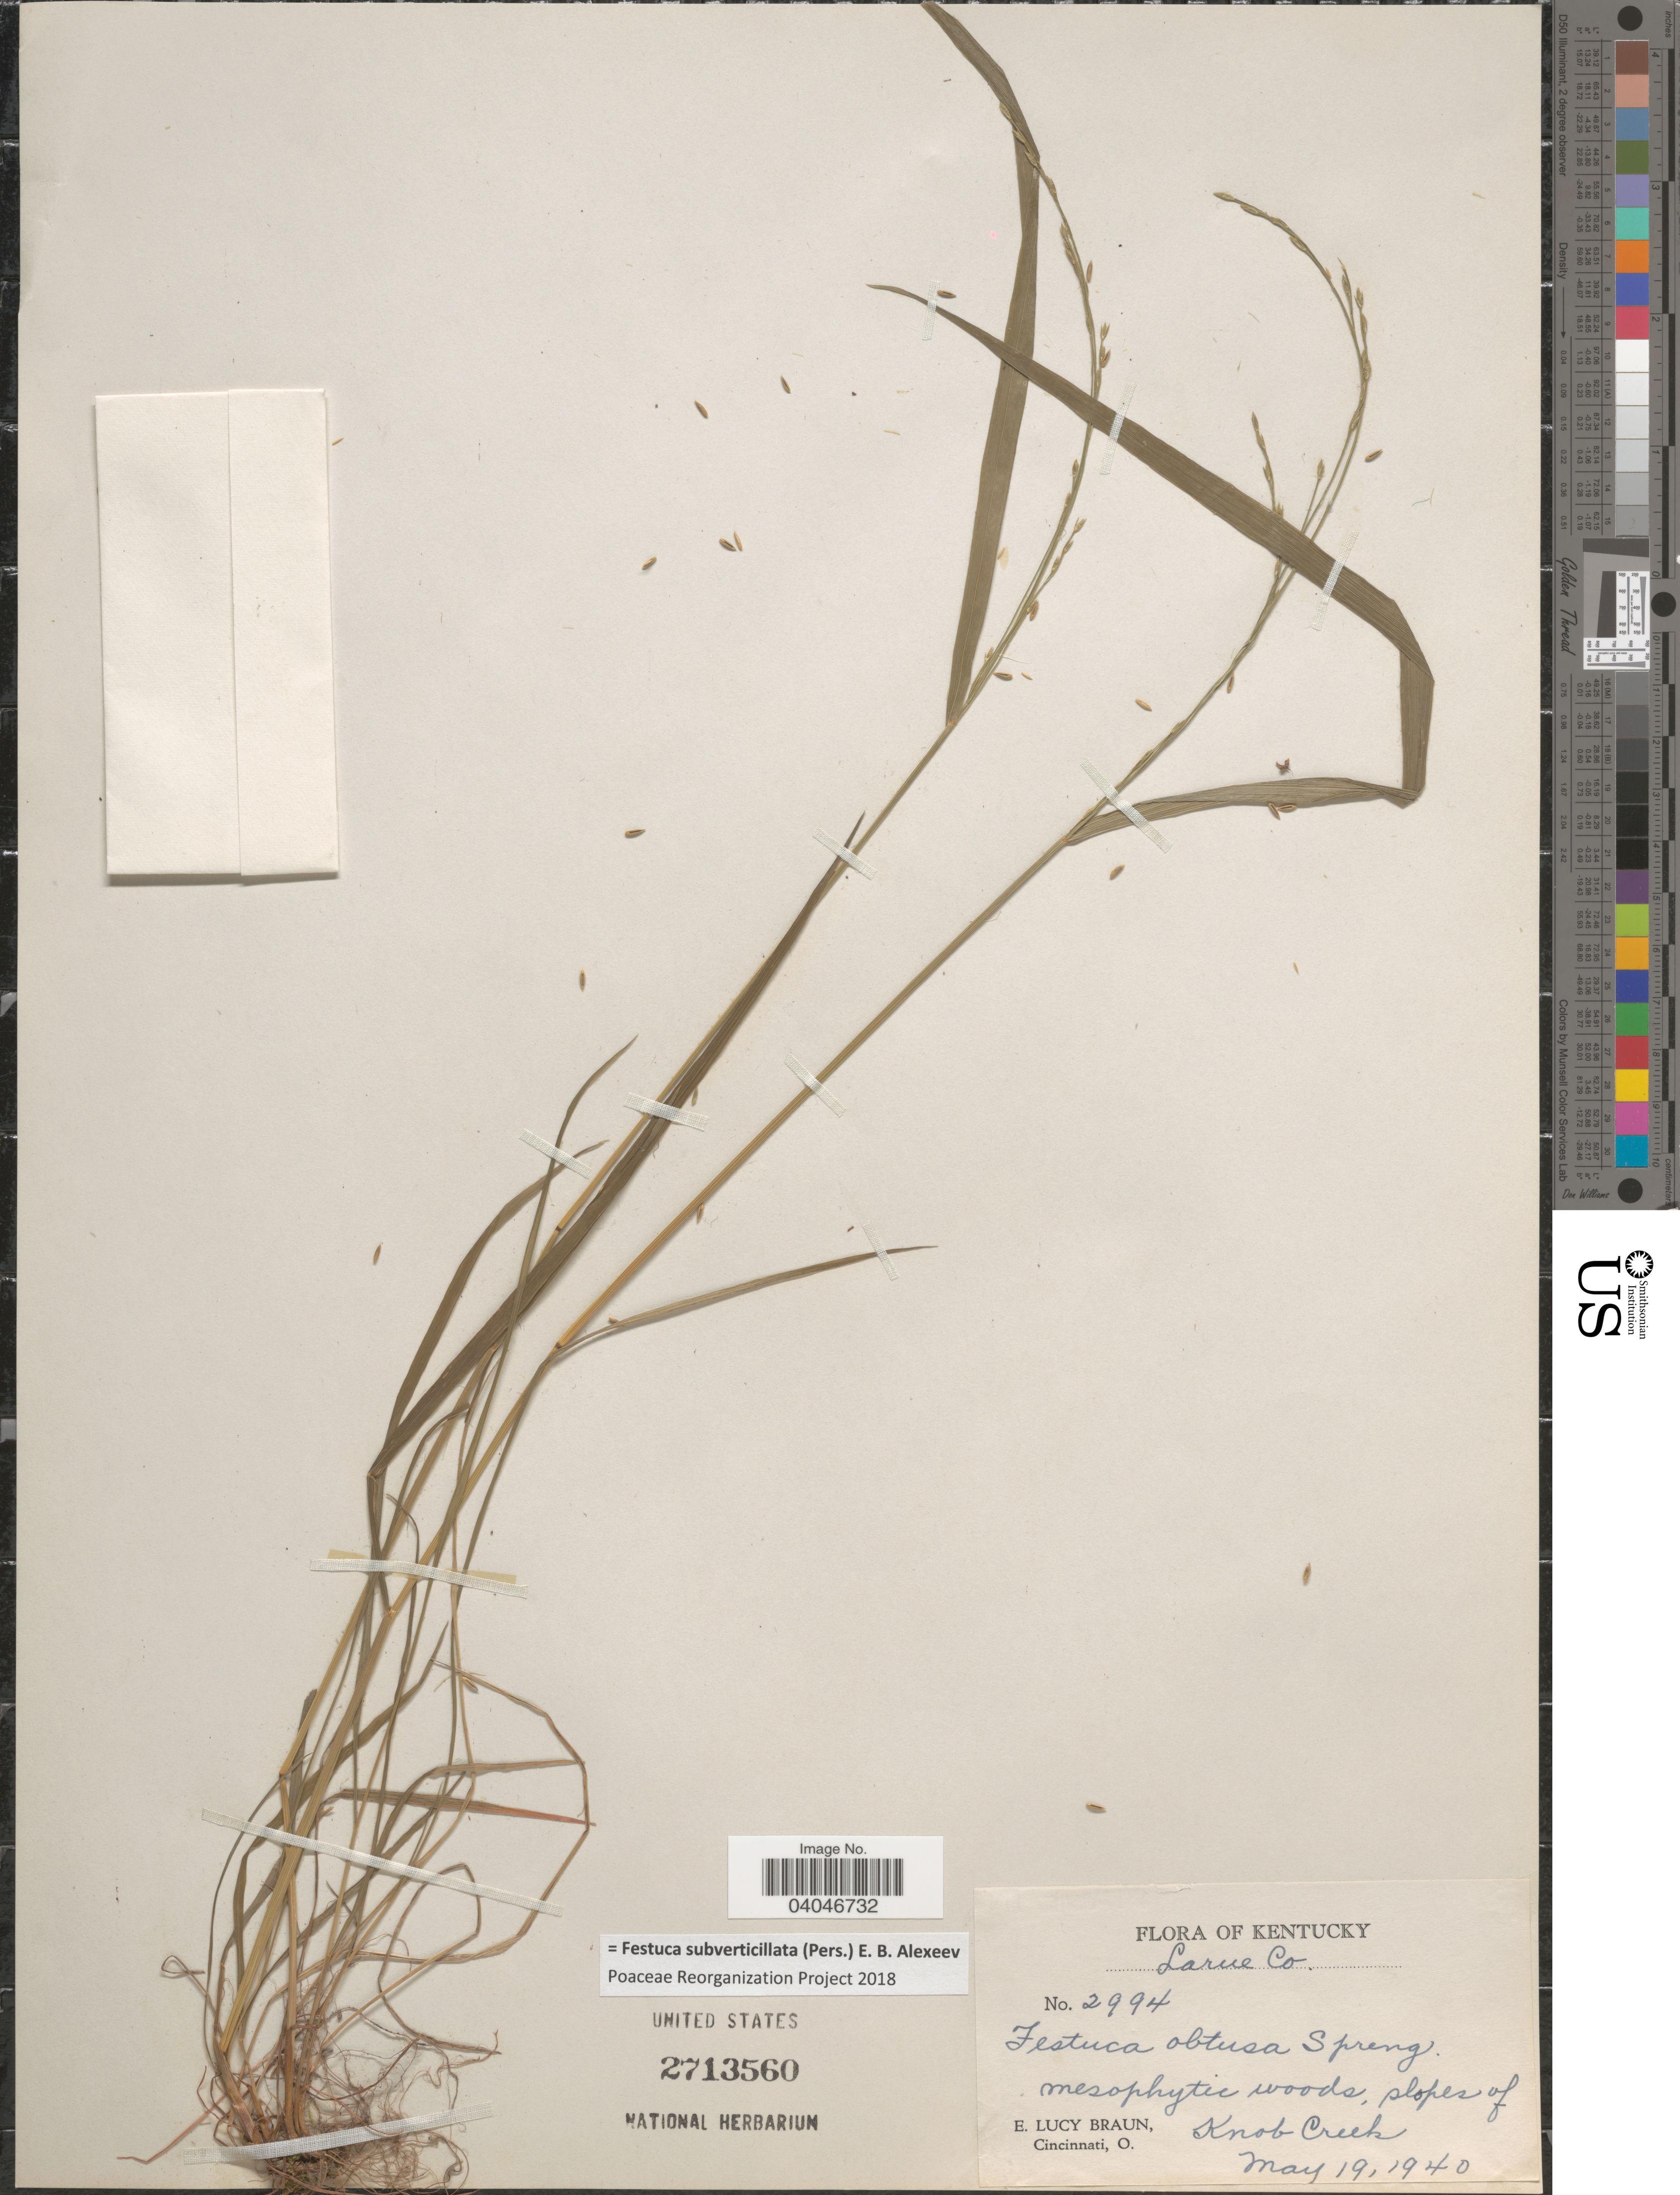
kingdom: Plantae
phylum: Tracheophyta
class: Liliopsida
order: Poales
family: Poaceae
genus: Festuca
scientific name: Festuca subverticillata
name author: (Pers.) E.B. Alexeev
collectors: E. L. Braun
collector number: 2994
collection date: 1940-05-19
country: United States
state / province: Kentucky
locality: Larue Co. Slopes of Knob Creek.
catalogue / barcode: US 2713560